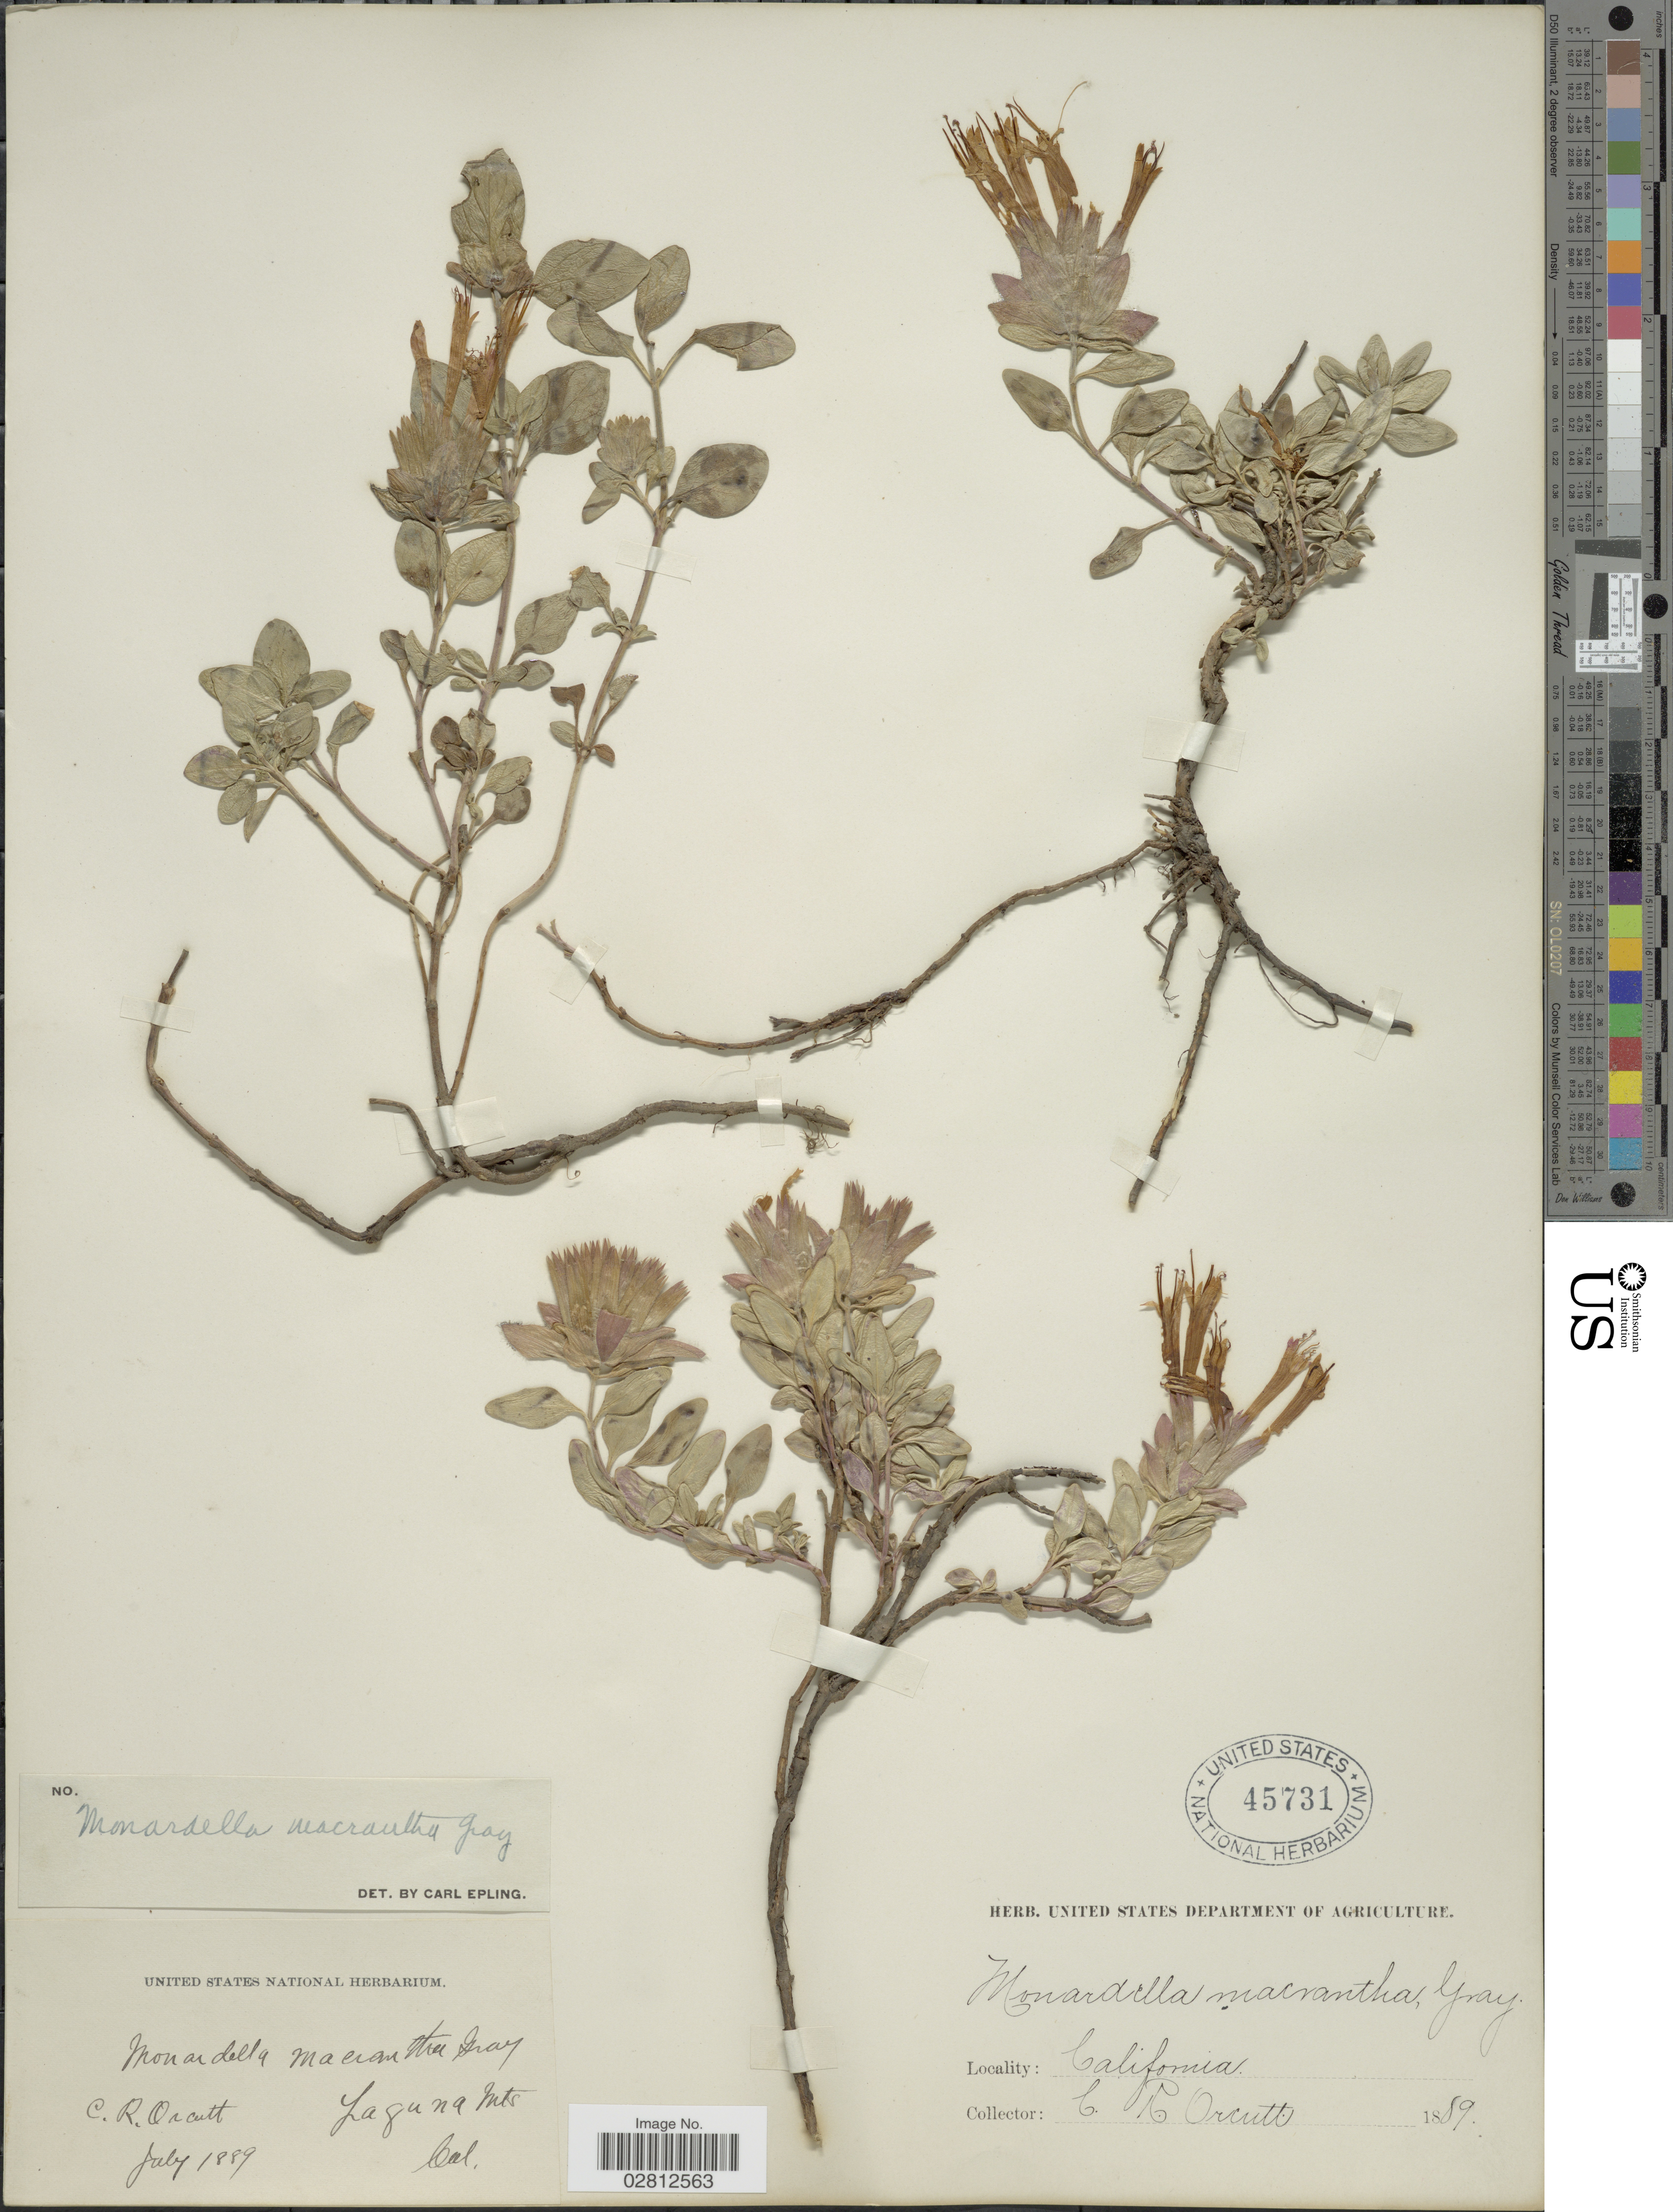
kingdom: Plantae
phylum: Tracheophyta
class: Magnoliopsida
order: Lamiales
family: Lamiaceae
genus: Monardella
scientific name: Monardella macrantha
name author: A. Gray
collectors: C. R. Orcutt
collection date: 1889-07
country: United States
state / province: California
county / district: Orange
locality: Laguna Mts., Cal.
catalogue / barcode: US 45731